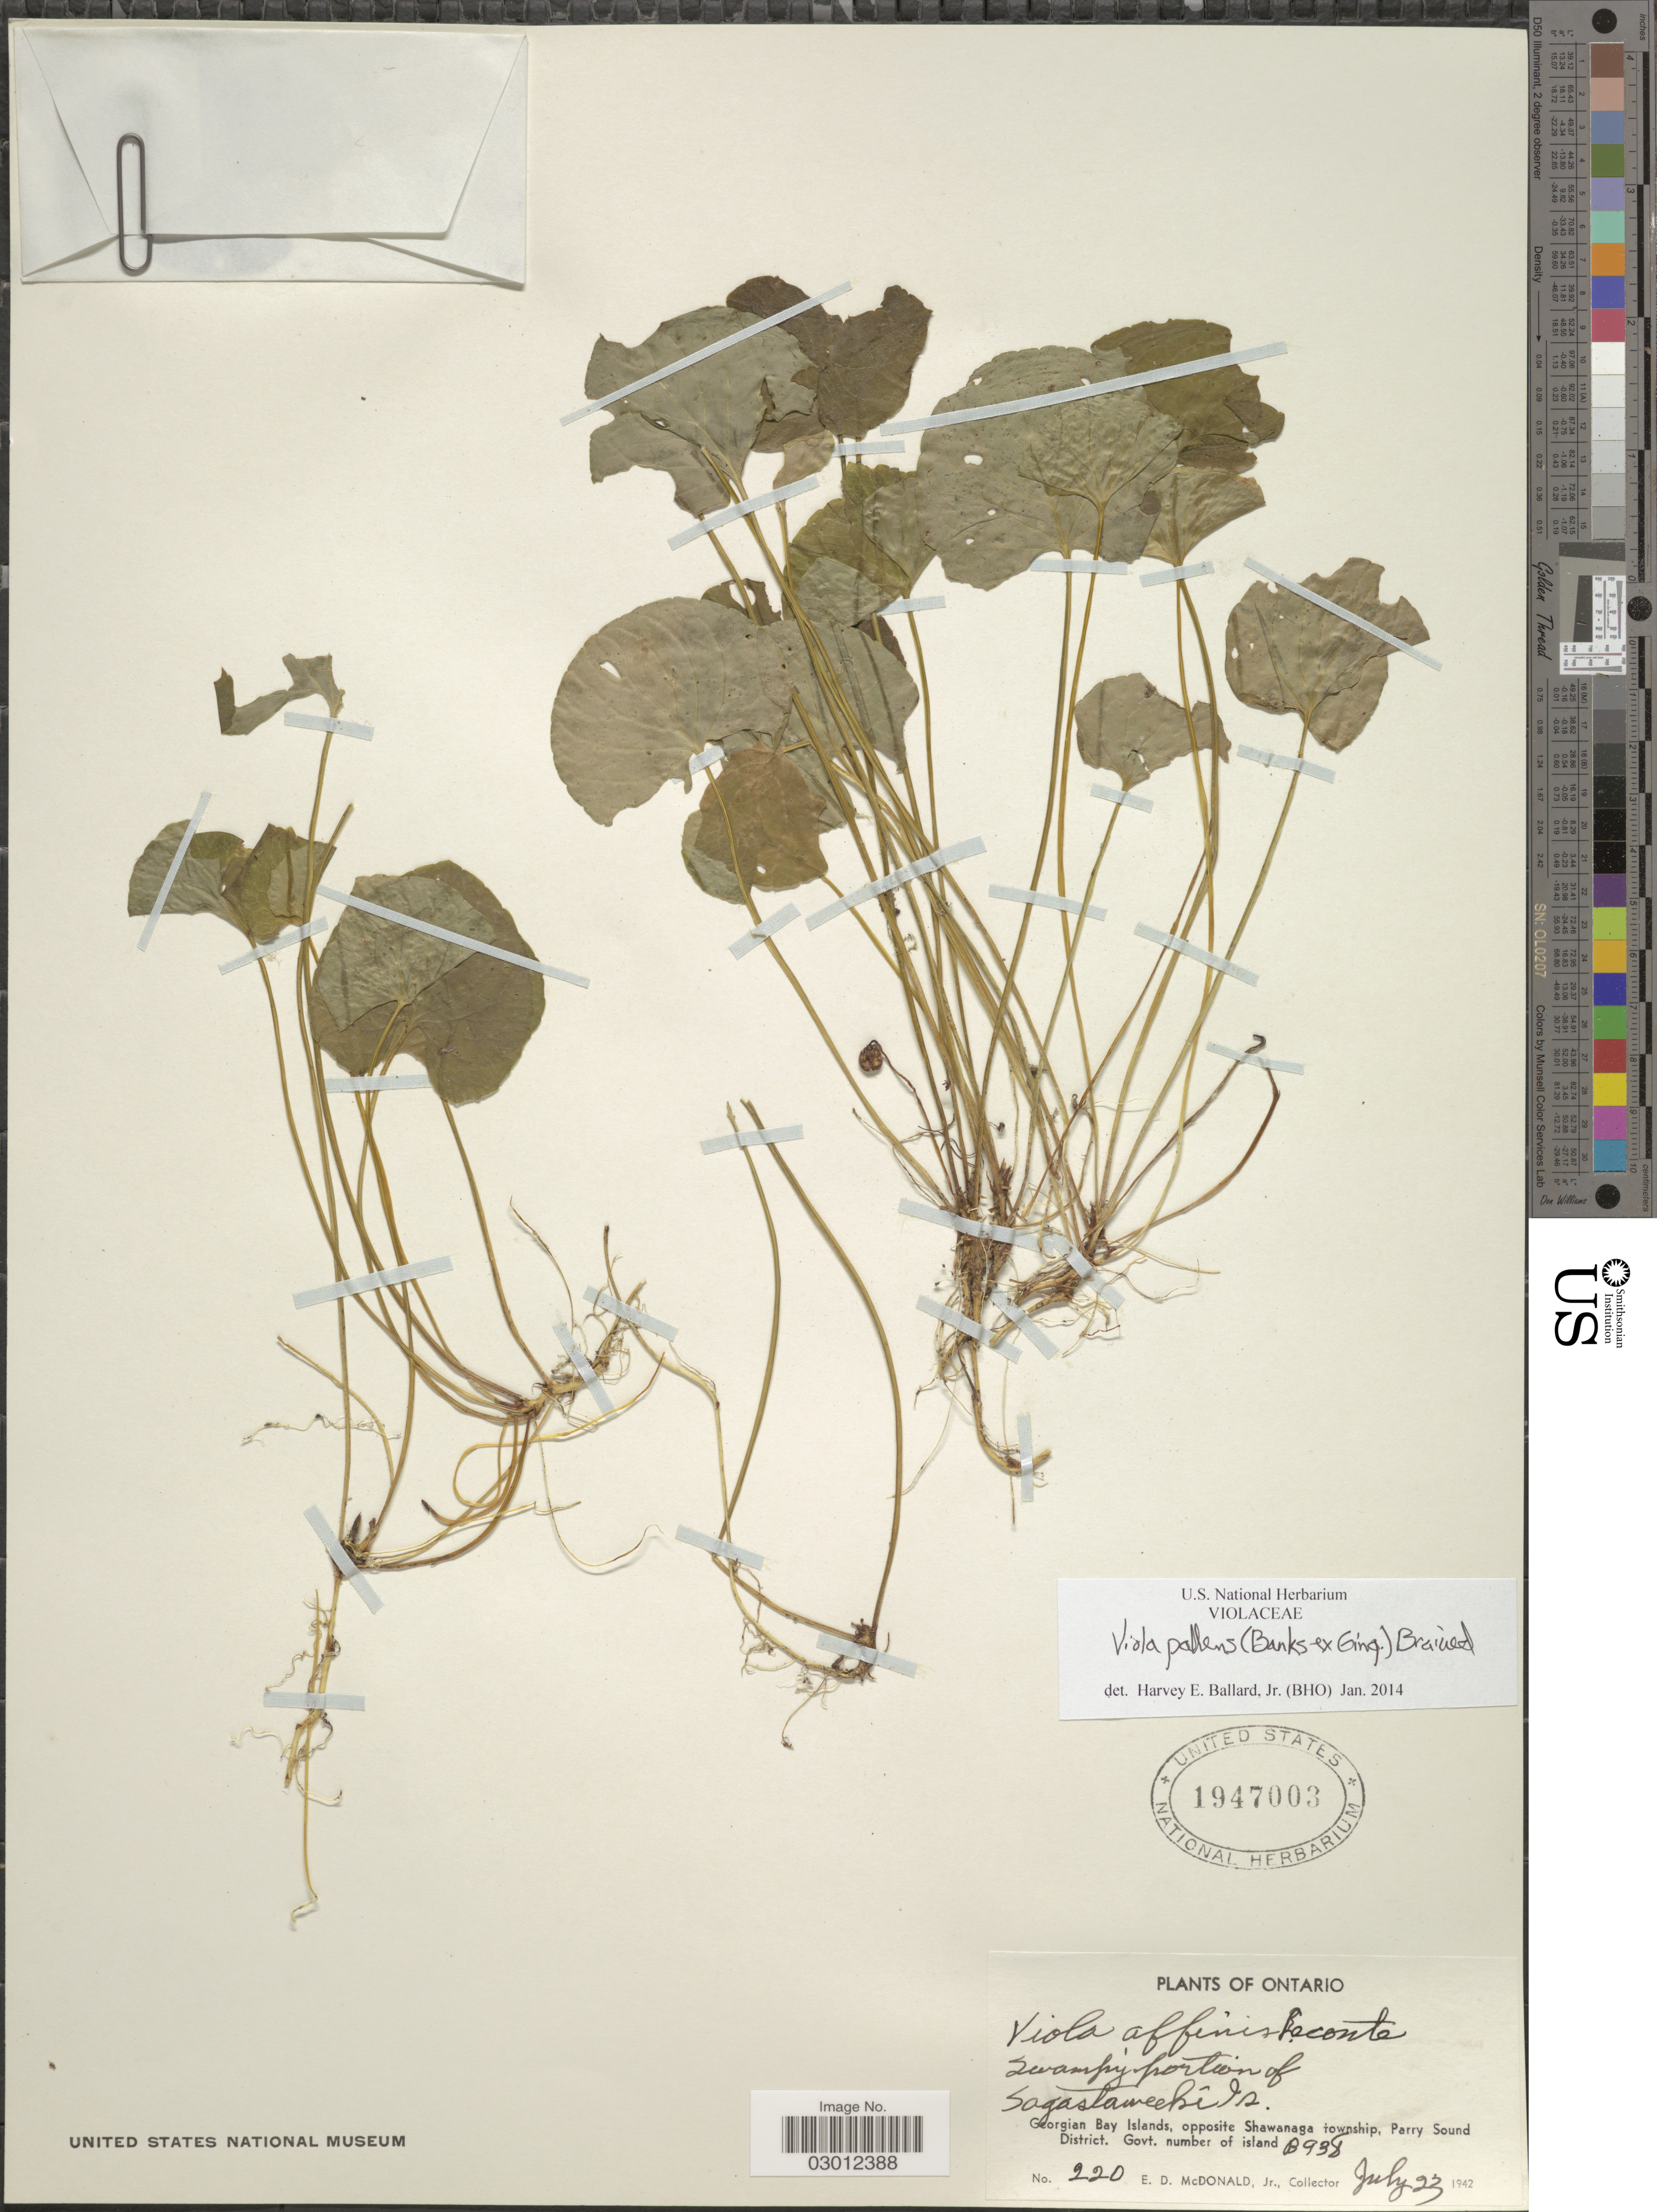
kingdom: Plantae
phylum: Tracheophyta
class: Magnoliopsida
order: Malpighiales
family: Violaceae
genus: Viola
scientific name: Viola pallens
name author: (Banks ex Ging.) Brainerd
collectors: E. D. McDonald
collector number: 220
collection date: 1942-07-23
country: Canada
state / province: Ontario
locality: Swampy portion of Sagastaweeki Is. Georgian Bay Islands, opposite Shawanga township, Parry Sound District. Govt. number of island B938.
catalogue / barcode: US 1947003